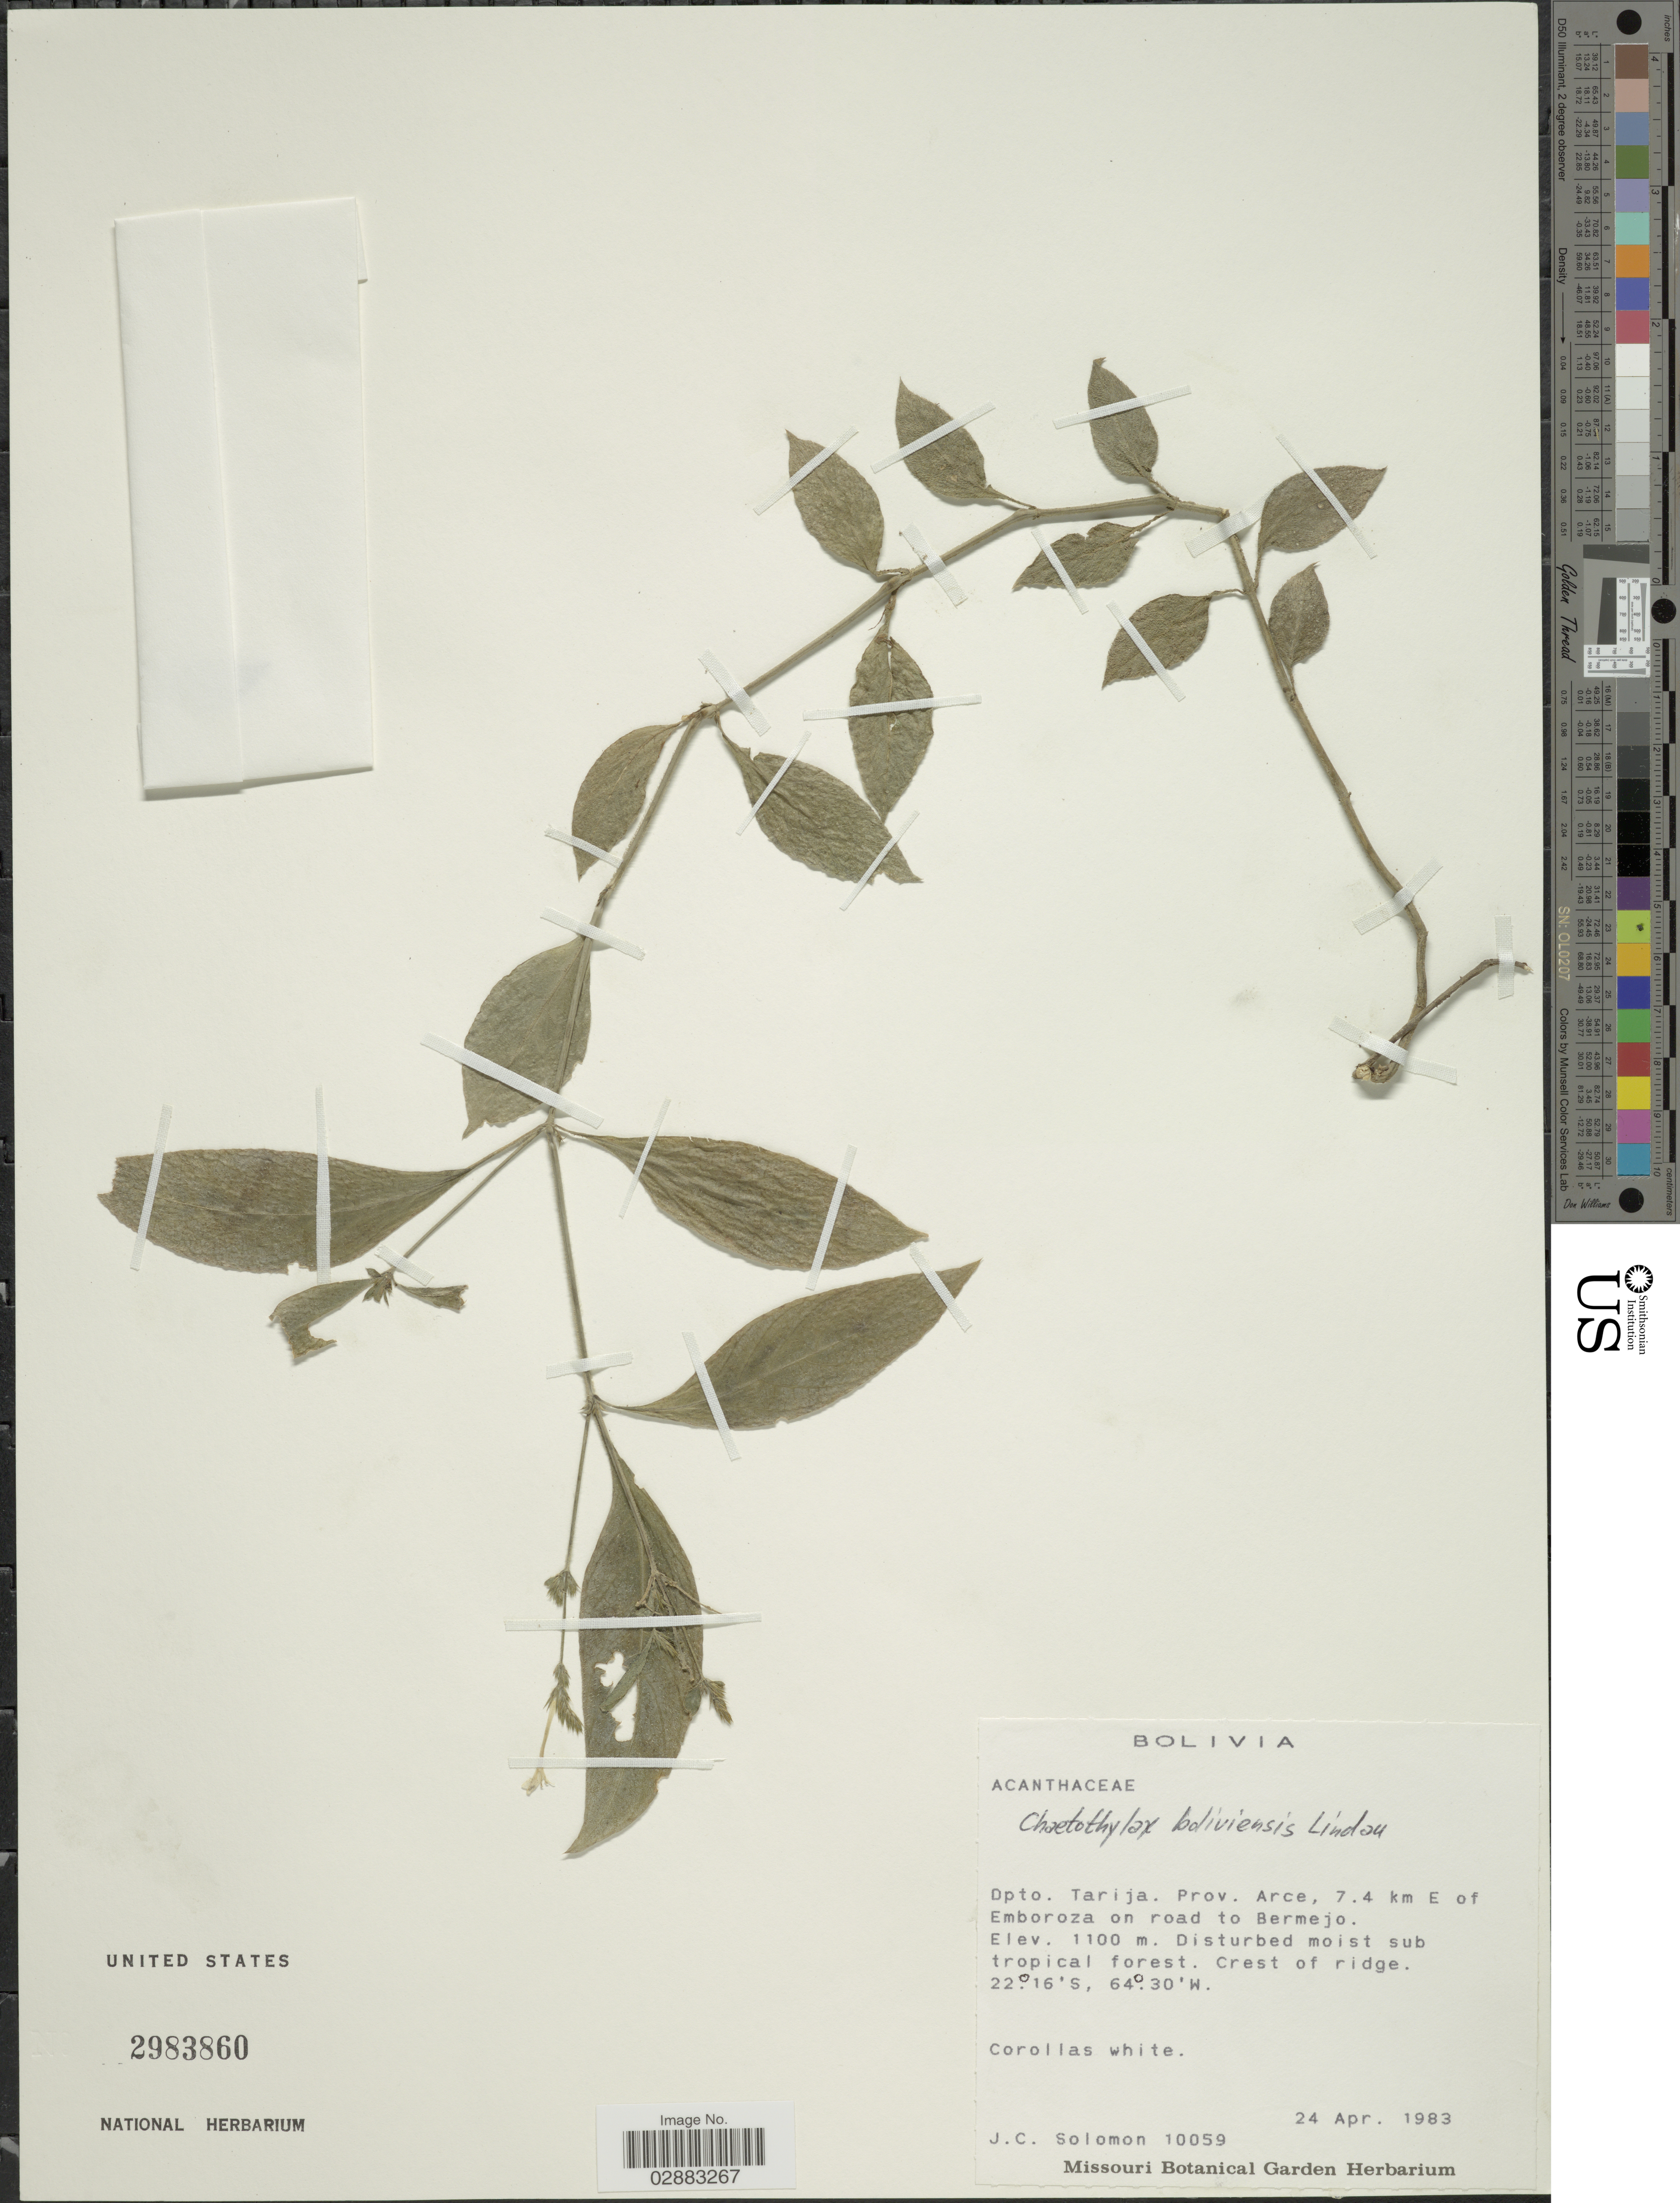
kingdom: Plantae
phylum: Tracheophyta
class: Magnoliopsida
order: Lamiales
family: Acanthaceae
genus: Justicia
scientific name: Justicia goudotii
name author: V.A.W. Graham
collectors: J. C. Solomon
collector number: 10059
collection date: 1983-04-24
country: Bolivia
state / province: Tarija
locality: Dpto. Tarija. Prov. Arce, 7.4 km E of Emboroza on road to Bermejo.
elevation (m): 1100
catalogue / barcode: US 2983860